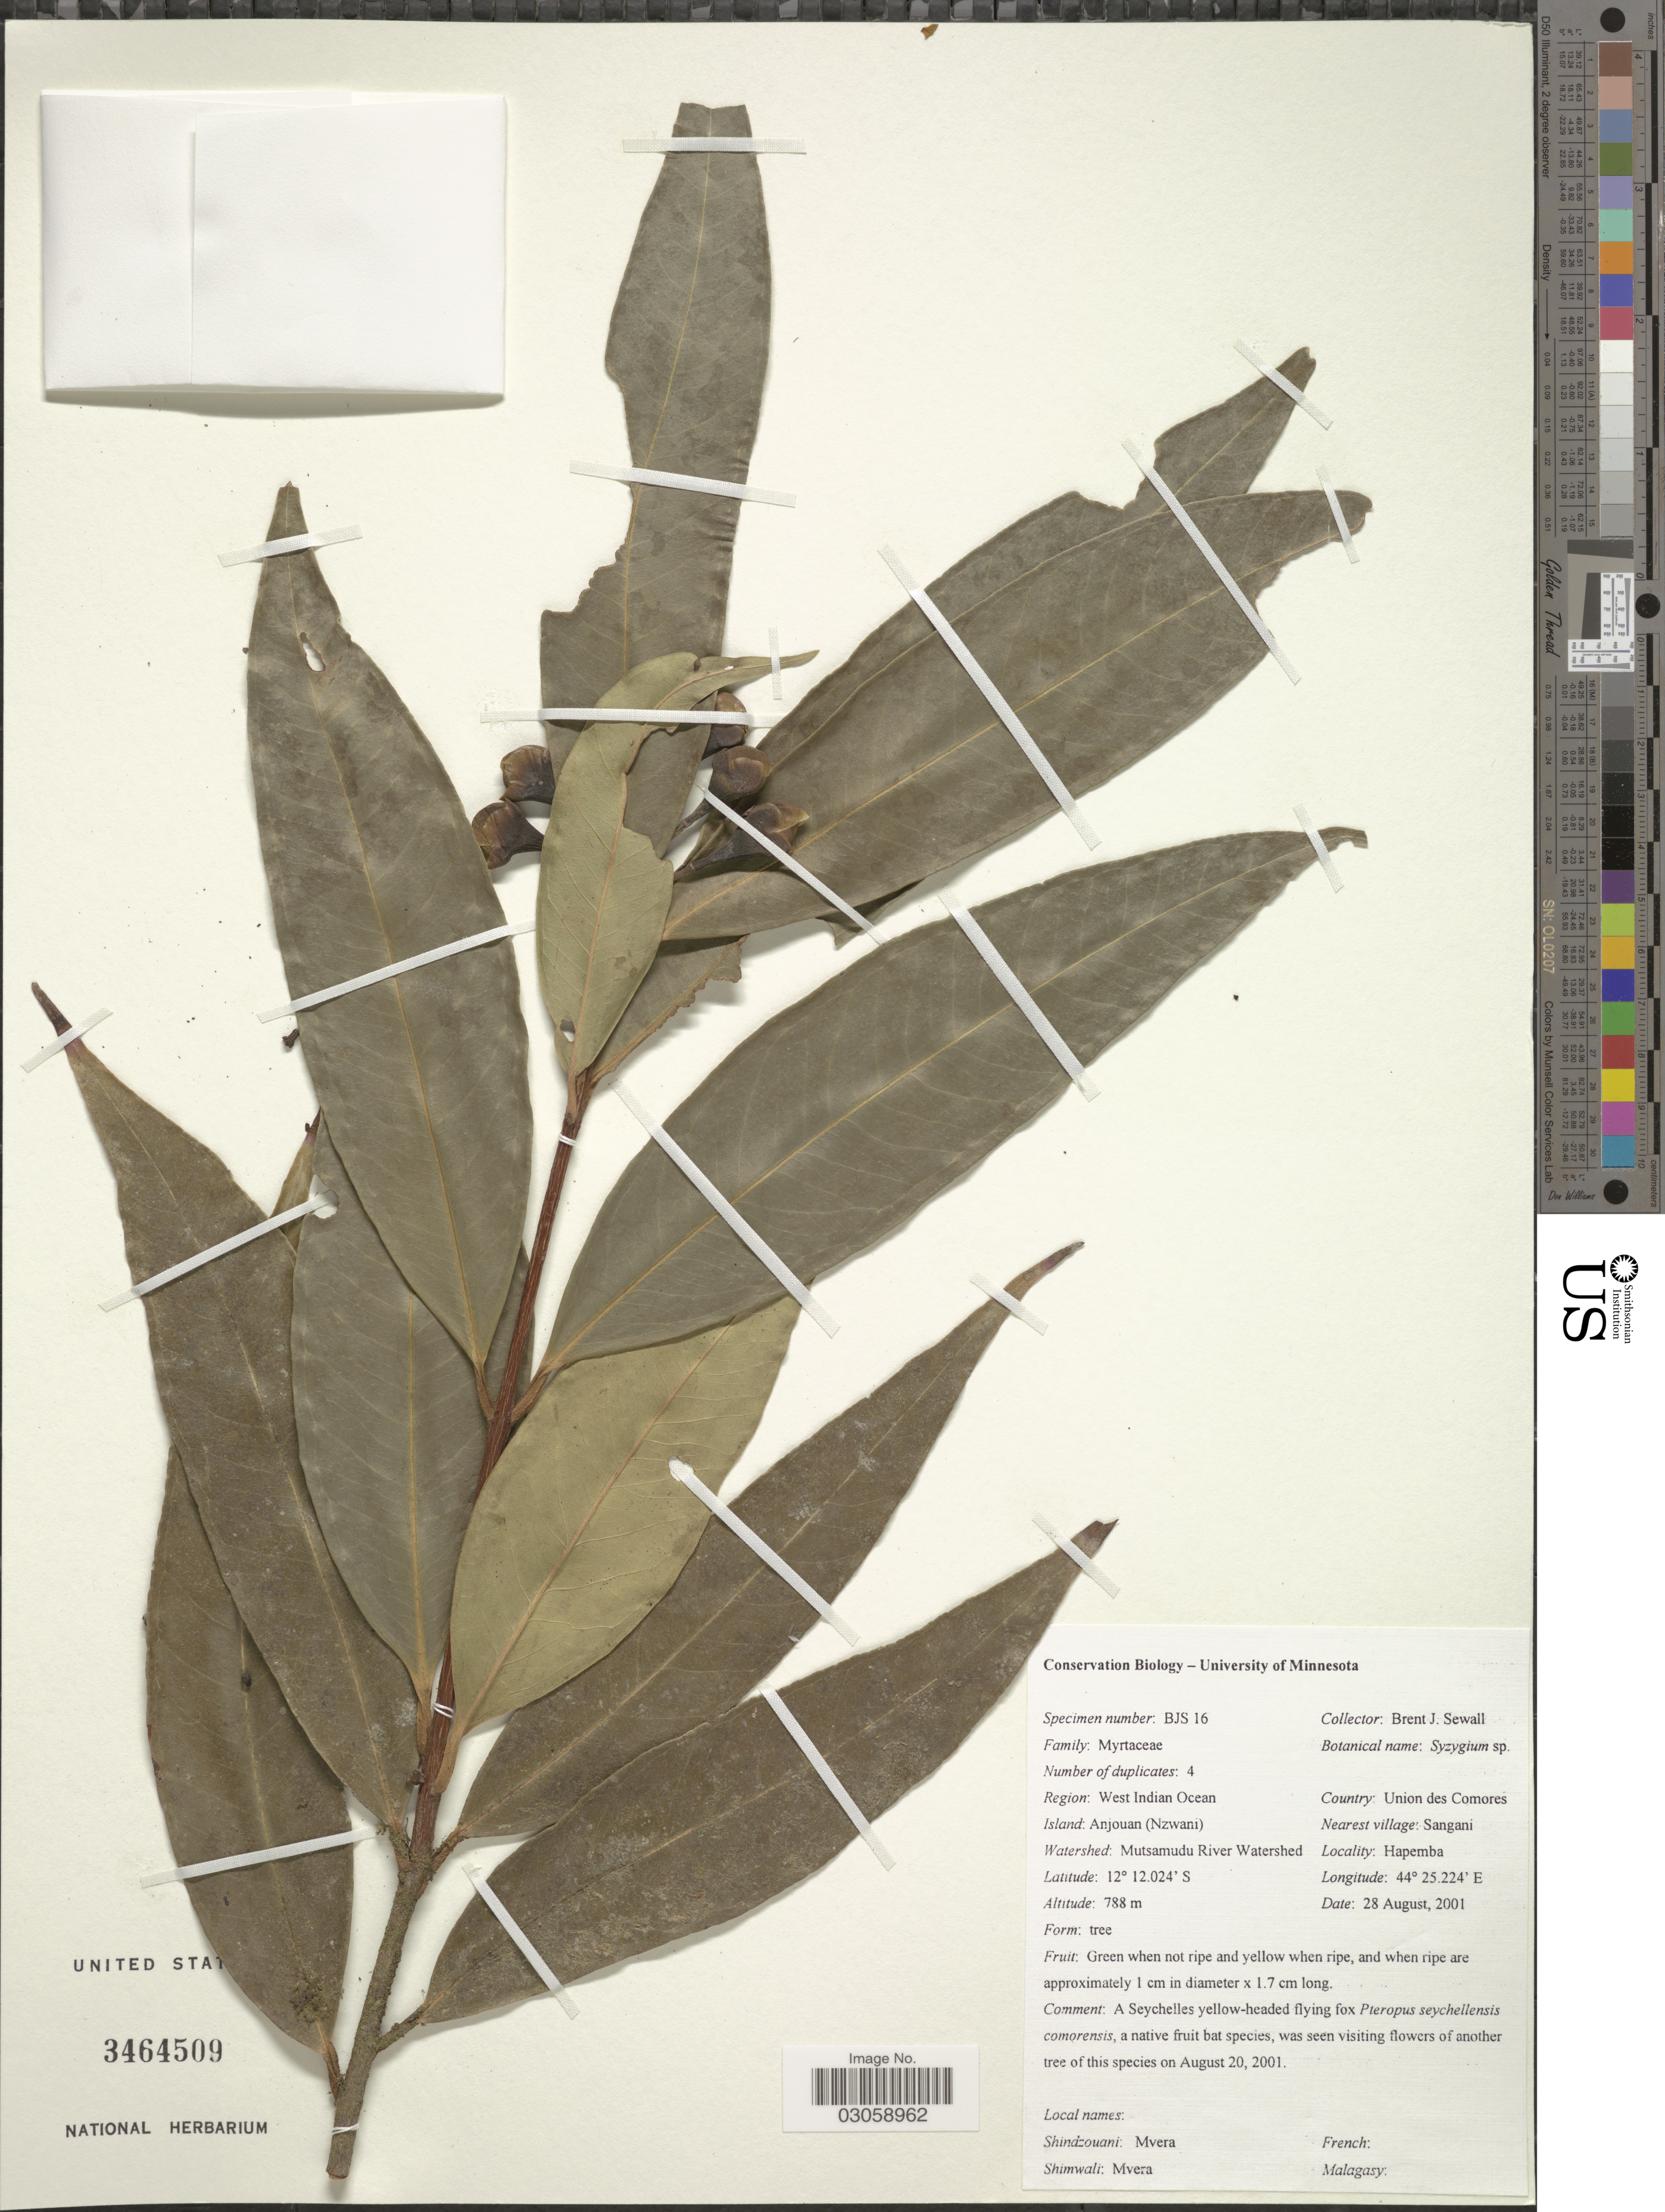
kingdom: Plantae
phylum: Tracheophyta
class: Magnoliopsida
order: Myrtales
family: Myrtaceae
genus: Syzygium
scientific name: Syzygium sp.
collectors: B. Sewall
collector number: BJS16?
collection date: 2001-08-28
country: Comoros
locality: Region: West Indian Ocean, Island: Anjouan (Nzwani), Watershed: Mutsamudu River Watershed, Country: Union des Comores, Nearest village: Sangani, Hapemba.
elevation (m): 788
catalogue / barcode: US 3464509